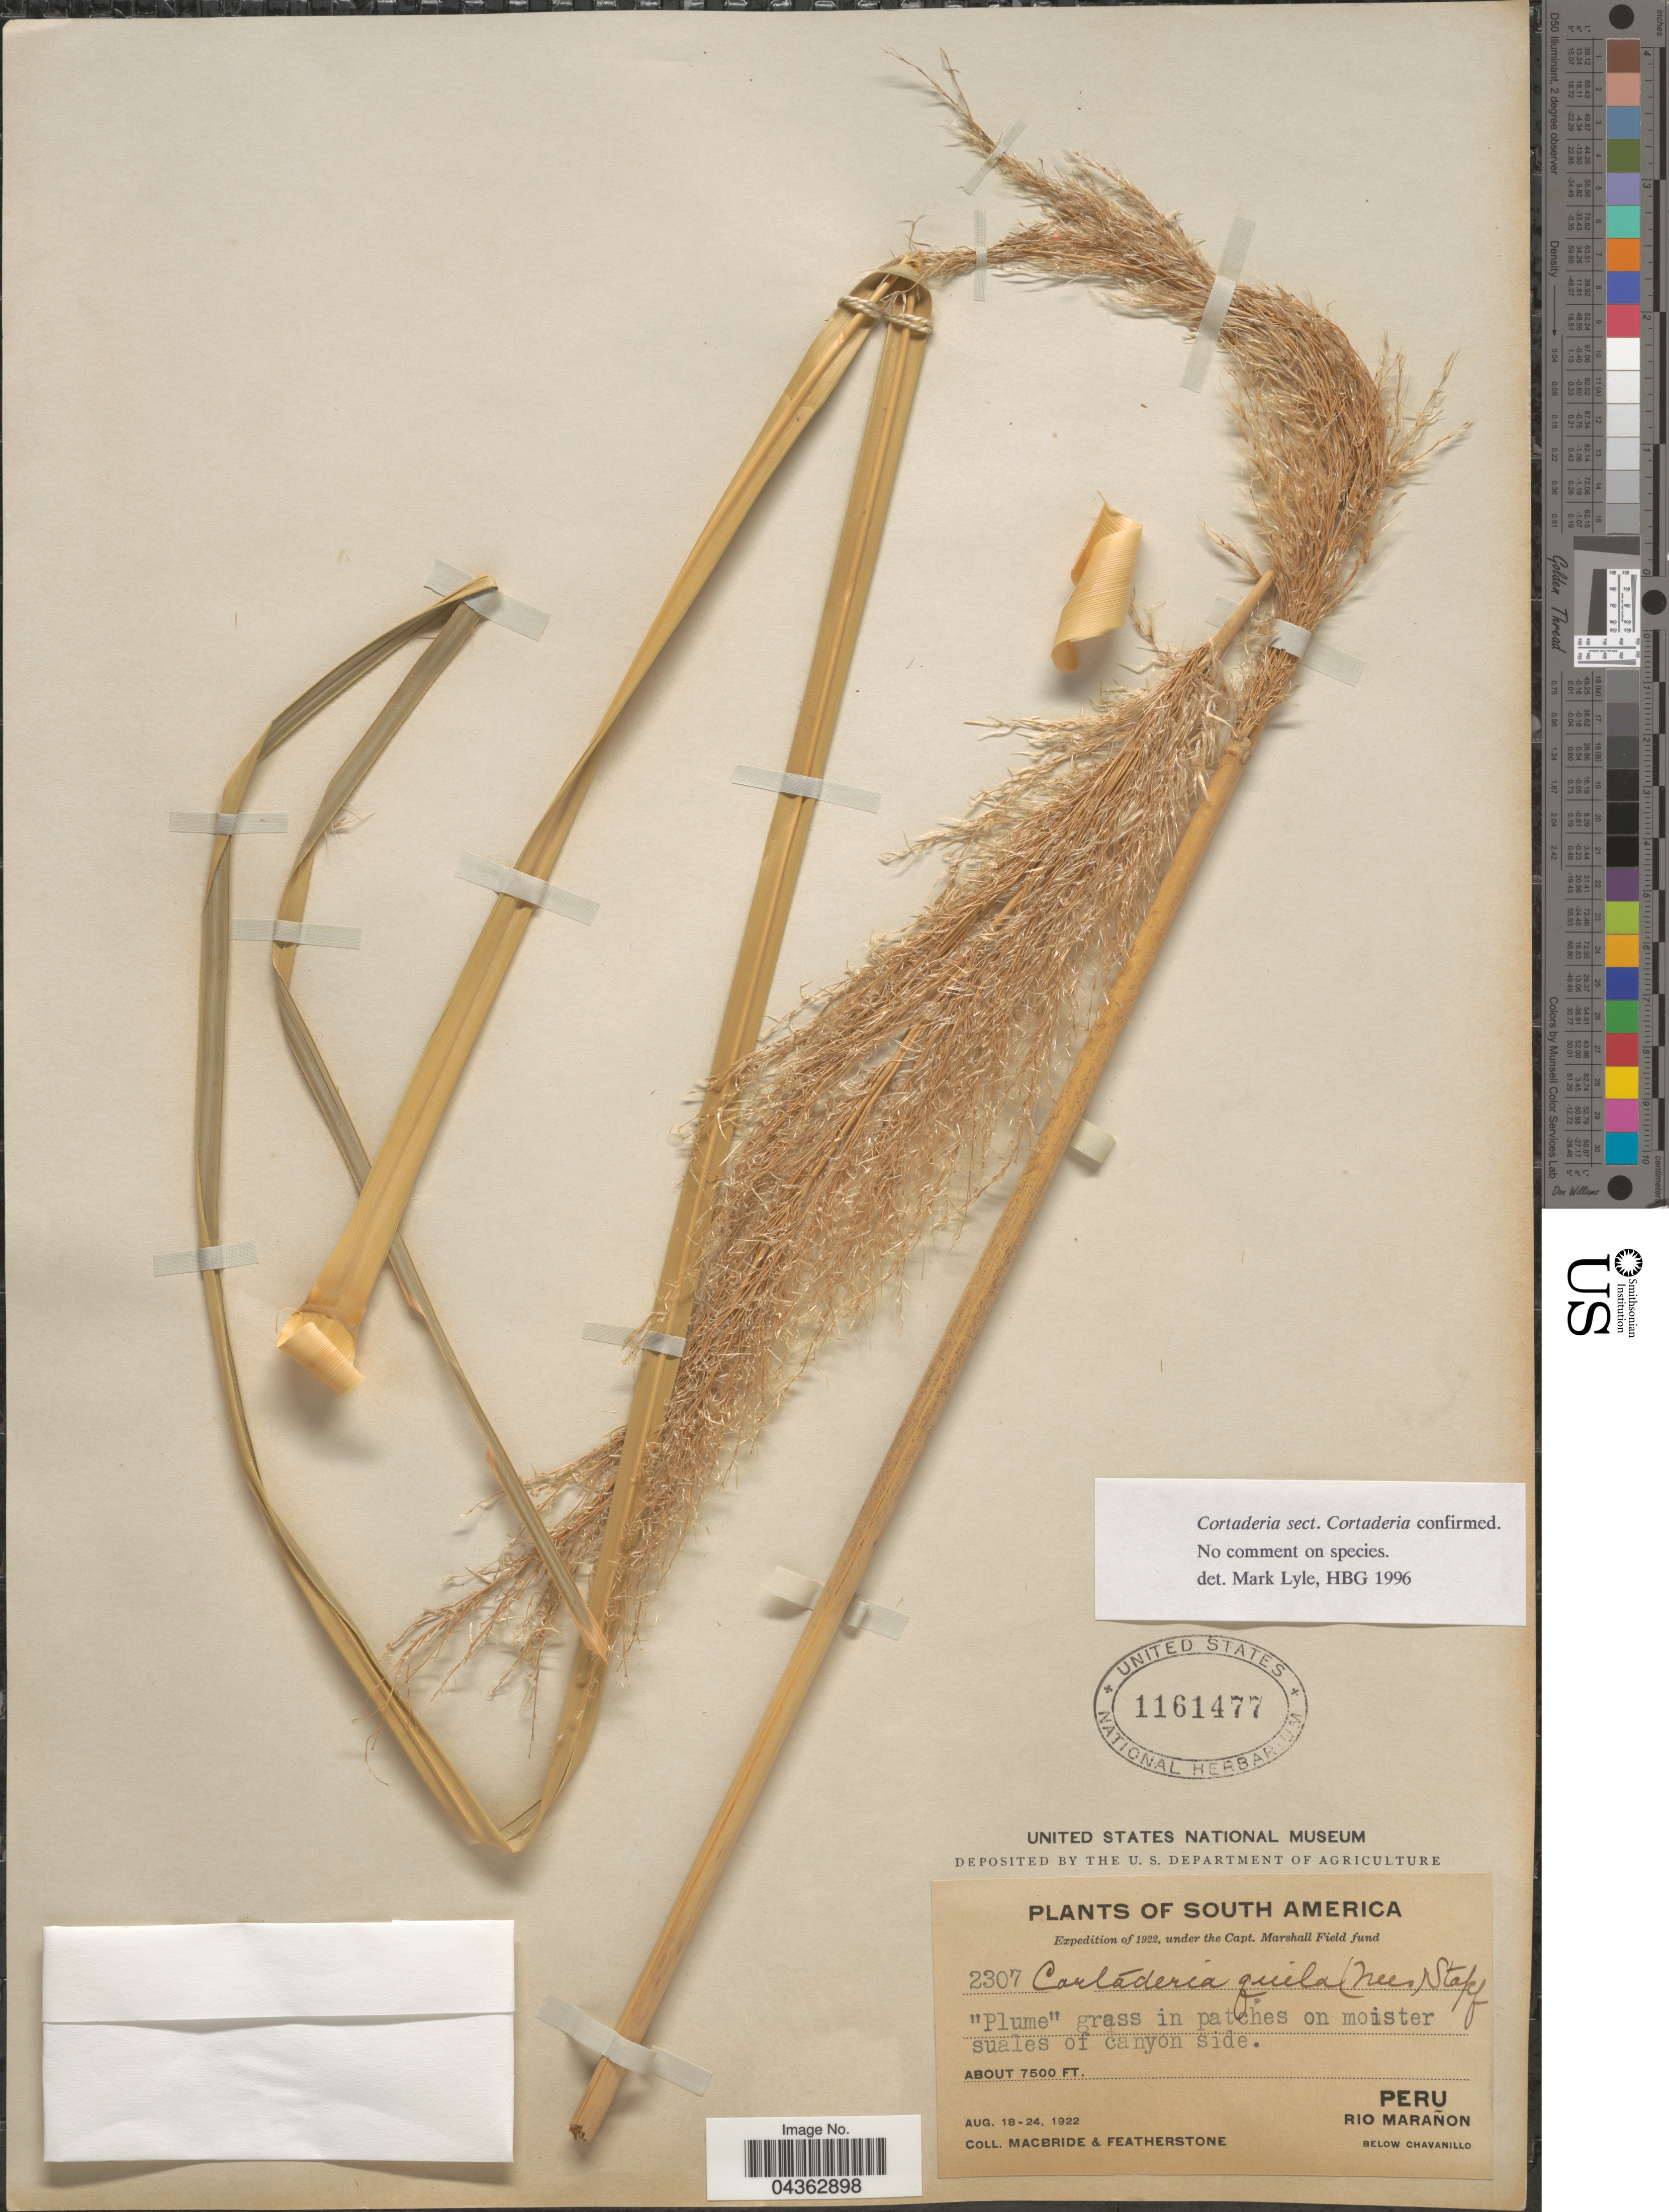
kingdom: Plantae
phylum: Tracheophyta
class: Liliopsida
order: Poales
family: Poaceae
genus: Cortaderia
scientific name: Cortaderia speciosa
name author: (Nees) Stapf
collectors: Macbride, -- & -. Featherstone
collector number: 2307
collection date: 1922-08-18/1922-08-24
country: Peru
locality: Expedition of 1922. Rio Marañon. Below Chavanillo.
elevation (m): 2286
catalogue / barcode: US 1161477